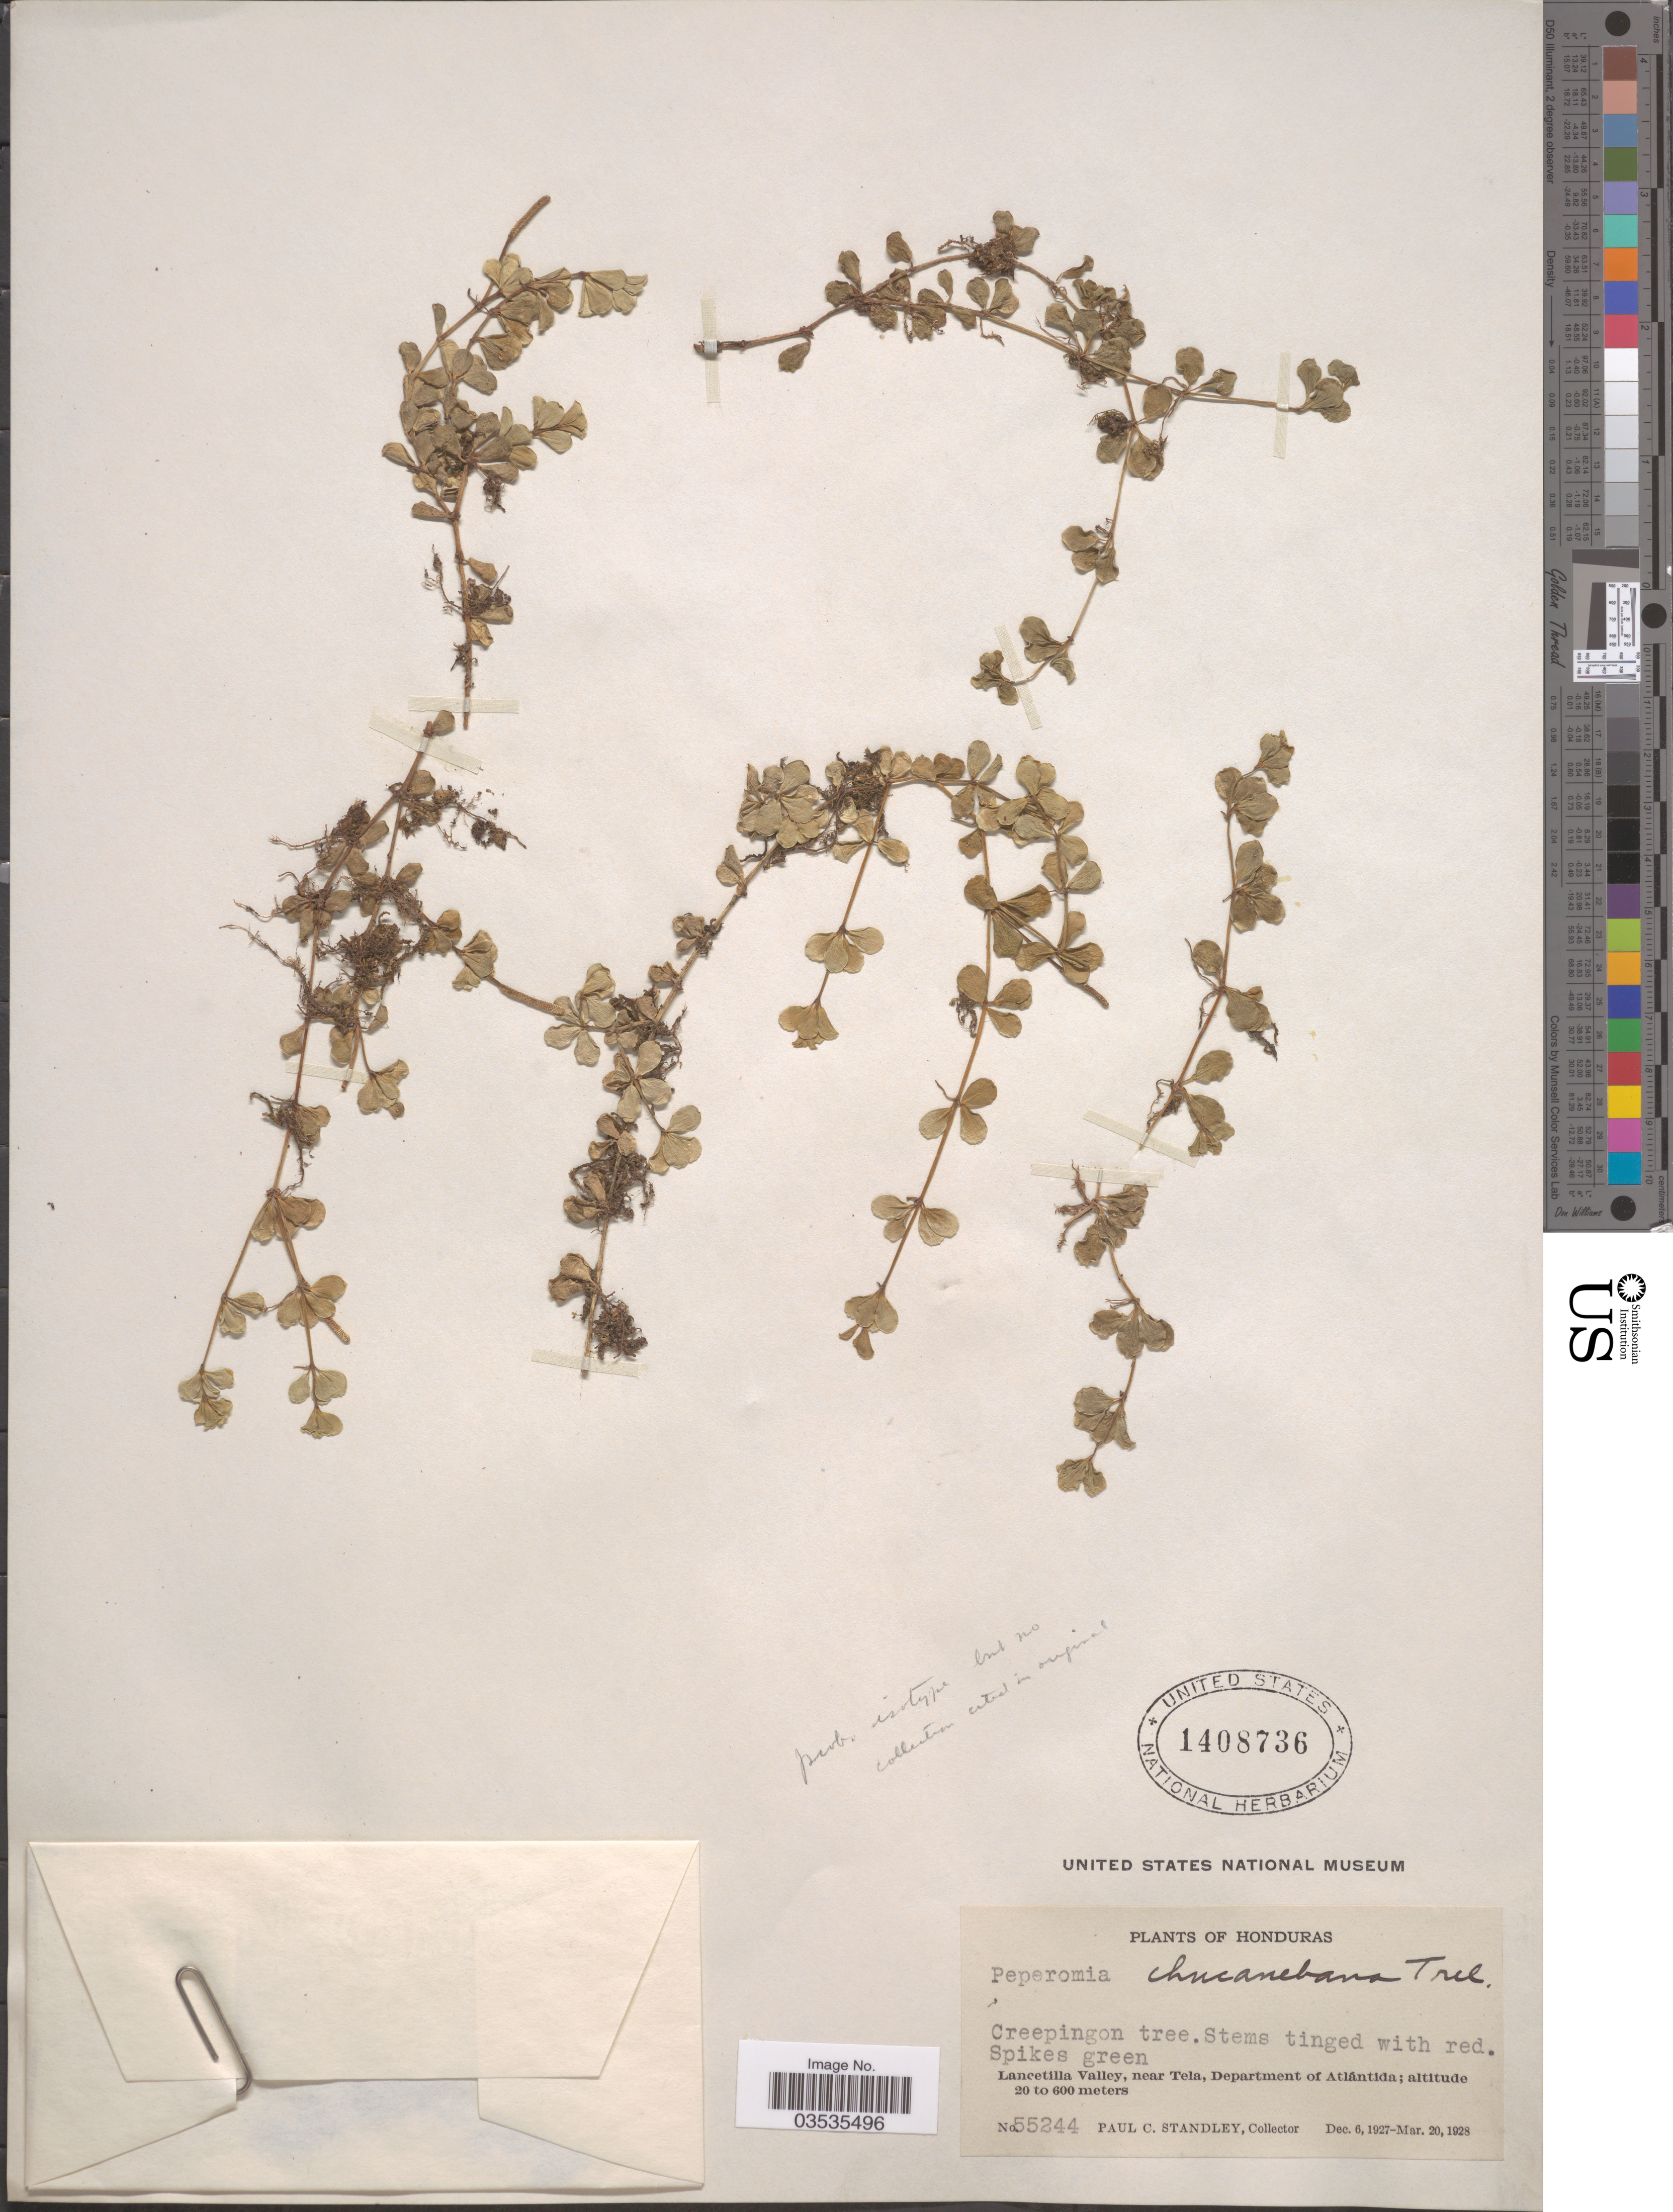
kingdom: Plantae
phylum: Tracheophyta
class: Magnoliopsida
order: Piperales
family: Piperaceae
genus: Peperomia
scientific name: Peperomia chucanebana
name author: Trel.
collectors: P. C. Standley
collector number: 55244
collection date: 1927-12-06/1928-03-20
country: Honduras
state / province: Atlantida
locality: Lancetilla Valley, near Tela, Department of Atlántida.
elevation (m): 20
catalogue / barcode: US 1408736